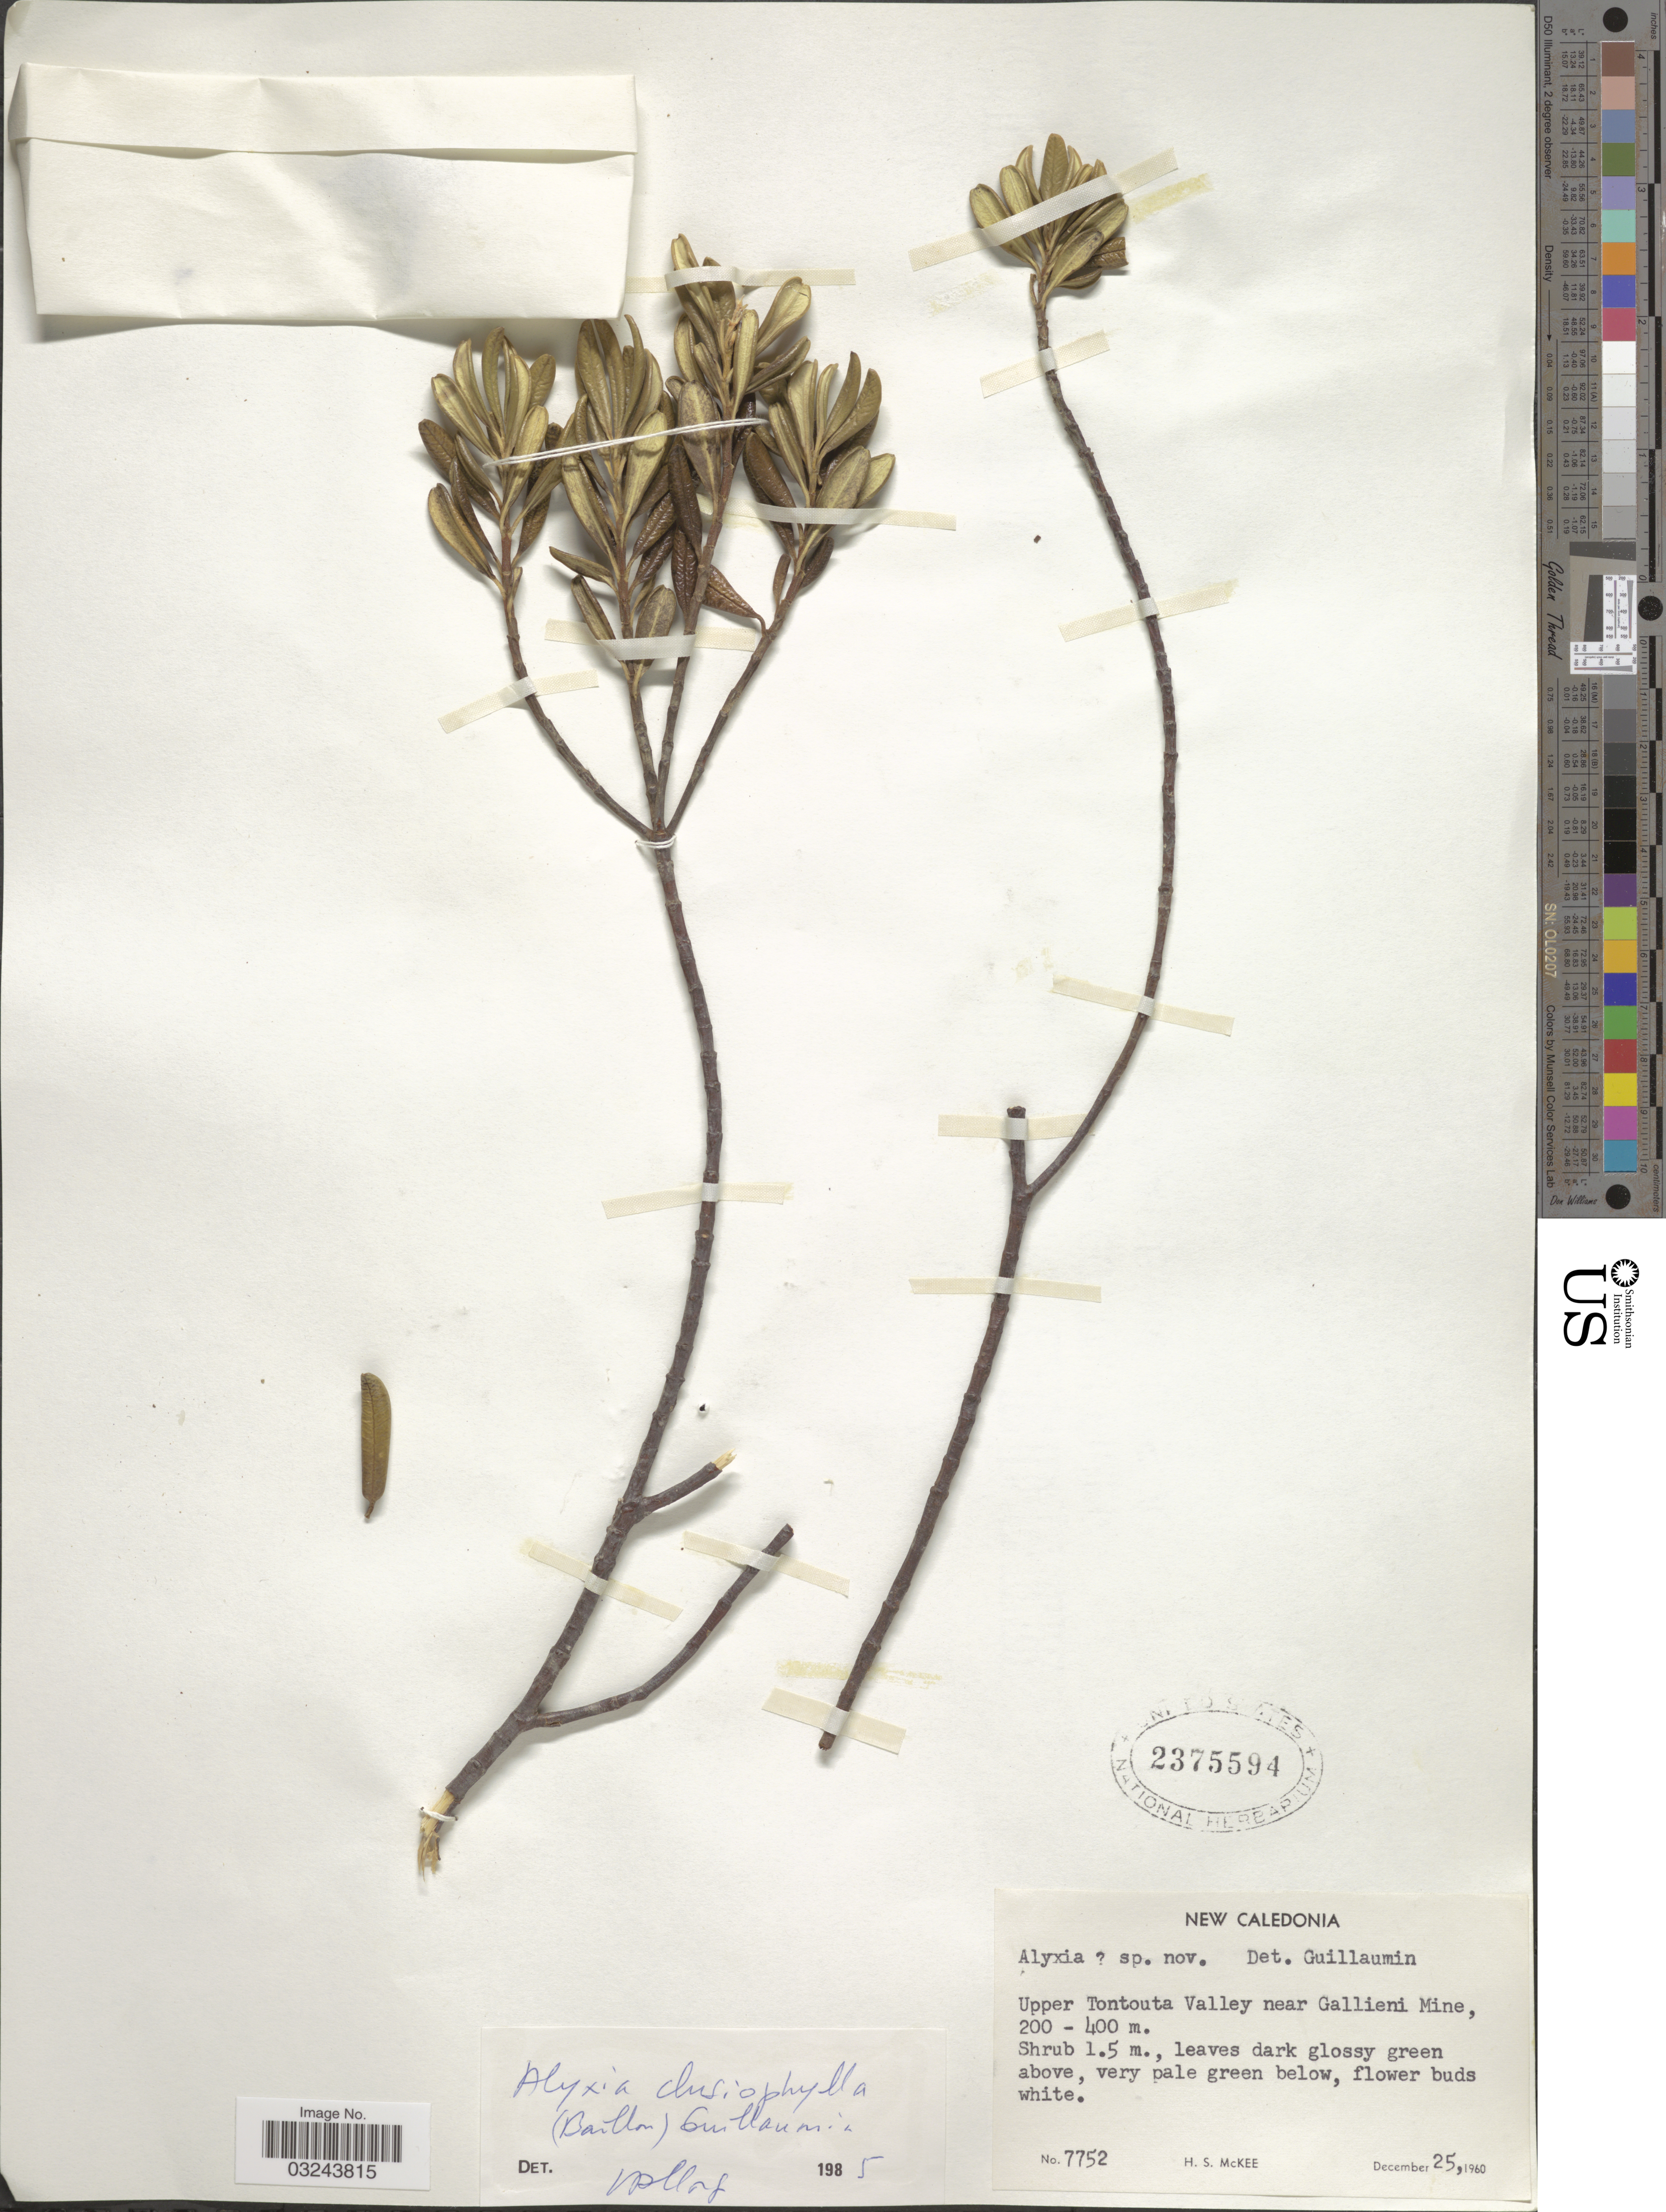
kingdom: Plantae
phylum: Tracheophyta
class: Magnoliopsida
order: Gentianales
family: Apocynaceae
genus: Alyxia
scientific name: Alyxia clusiophylla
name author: (Baill.) Guillaumin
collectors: H. S. McKee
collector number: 7752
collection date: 1960-12-25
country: New Caledonia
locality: Upper Tontouta Valley near Gallieni Mine.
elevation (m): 200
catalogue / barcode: US 2375594